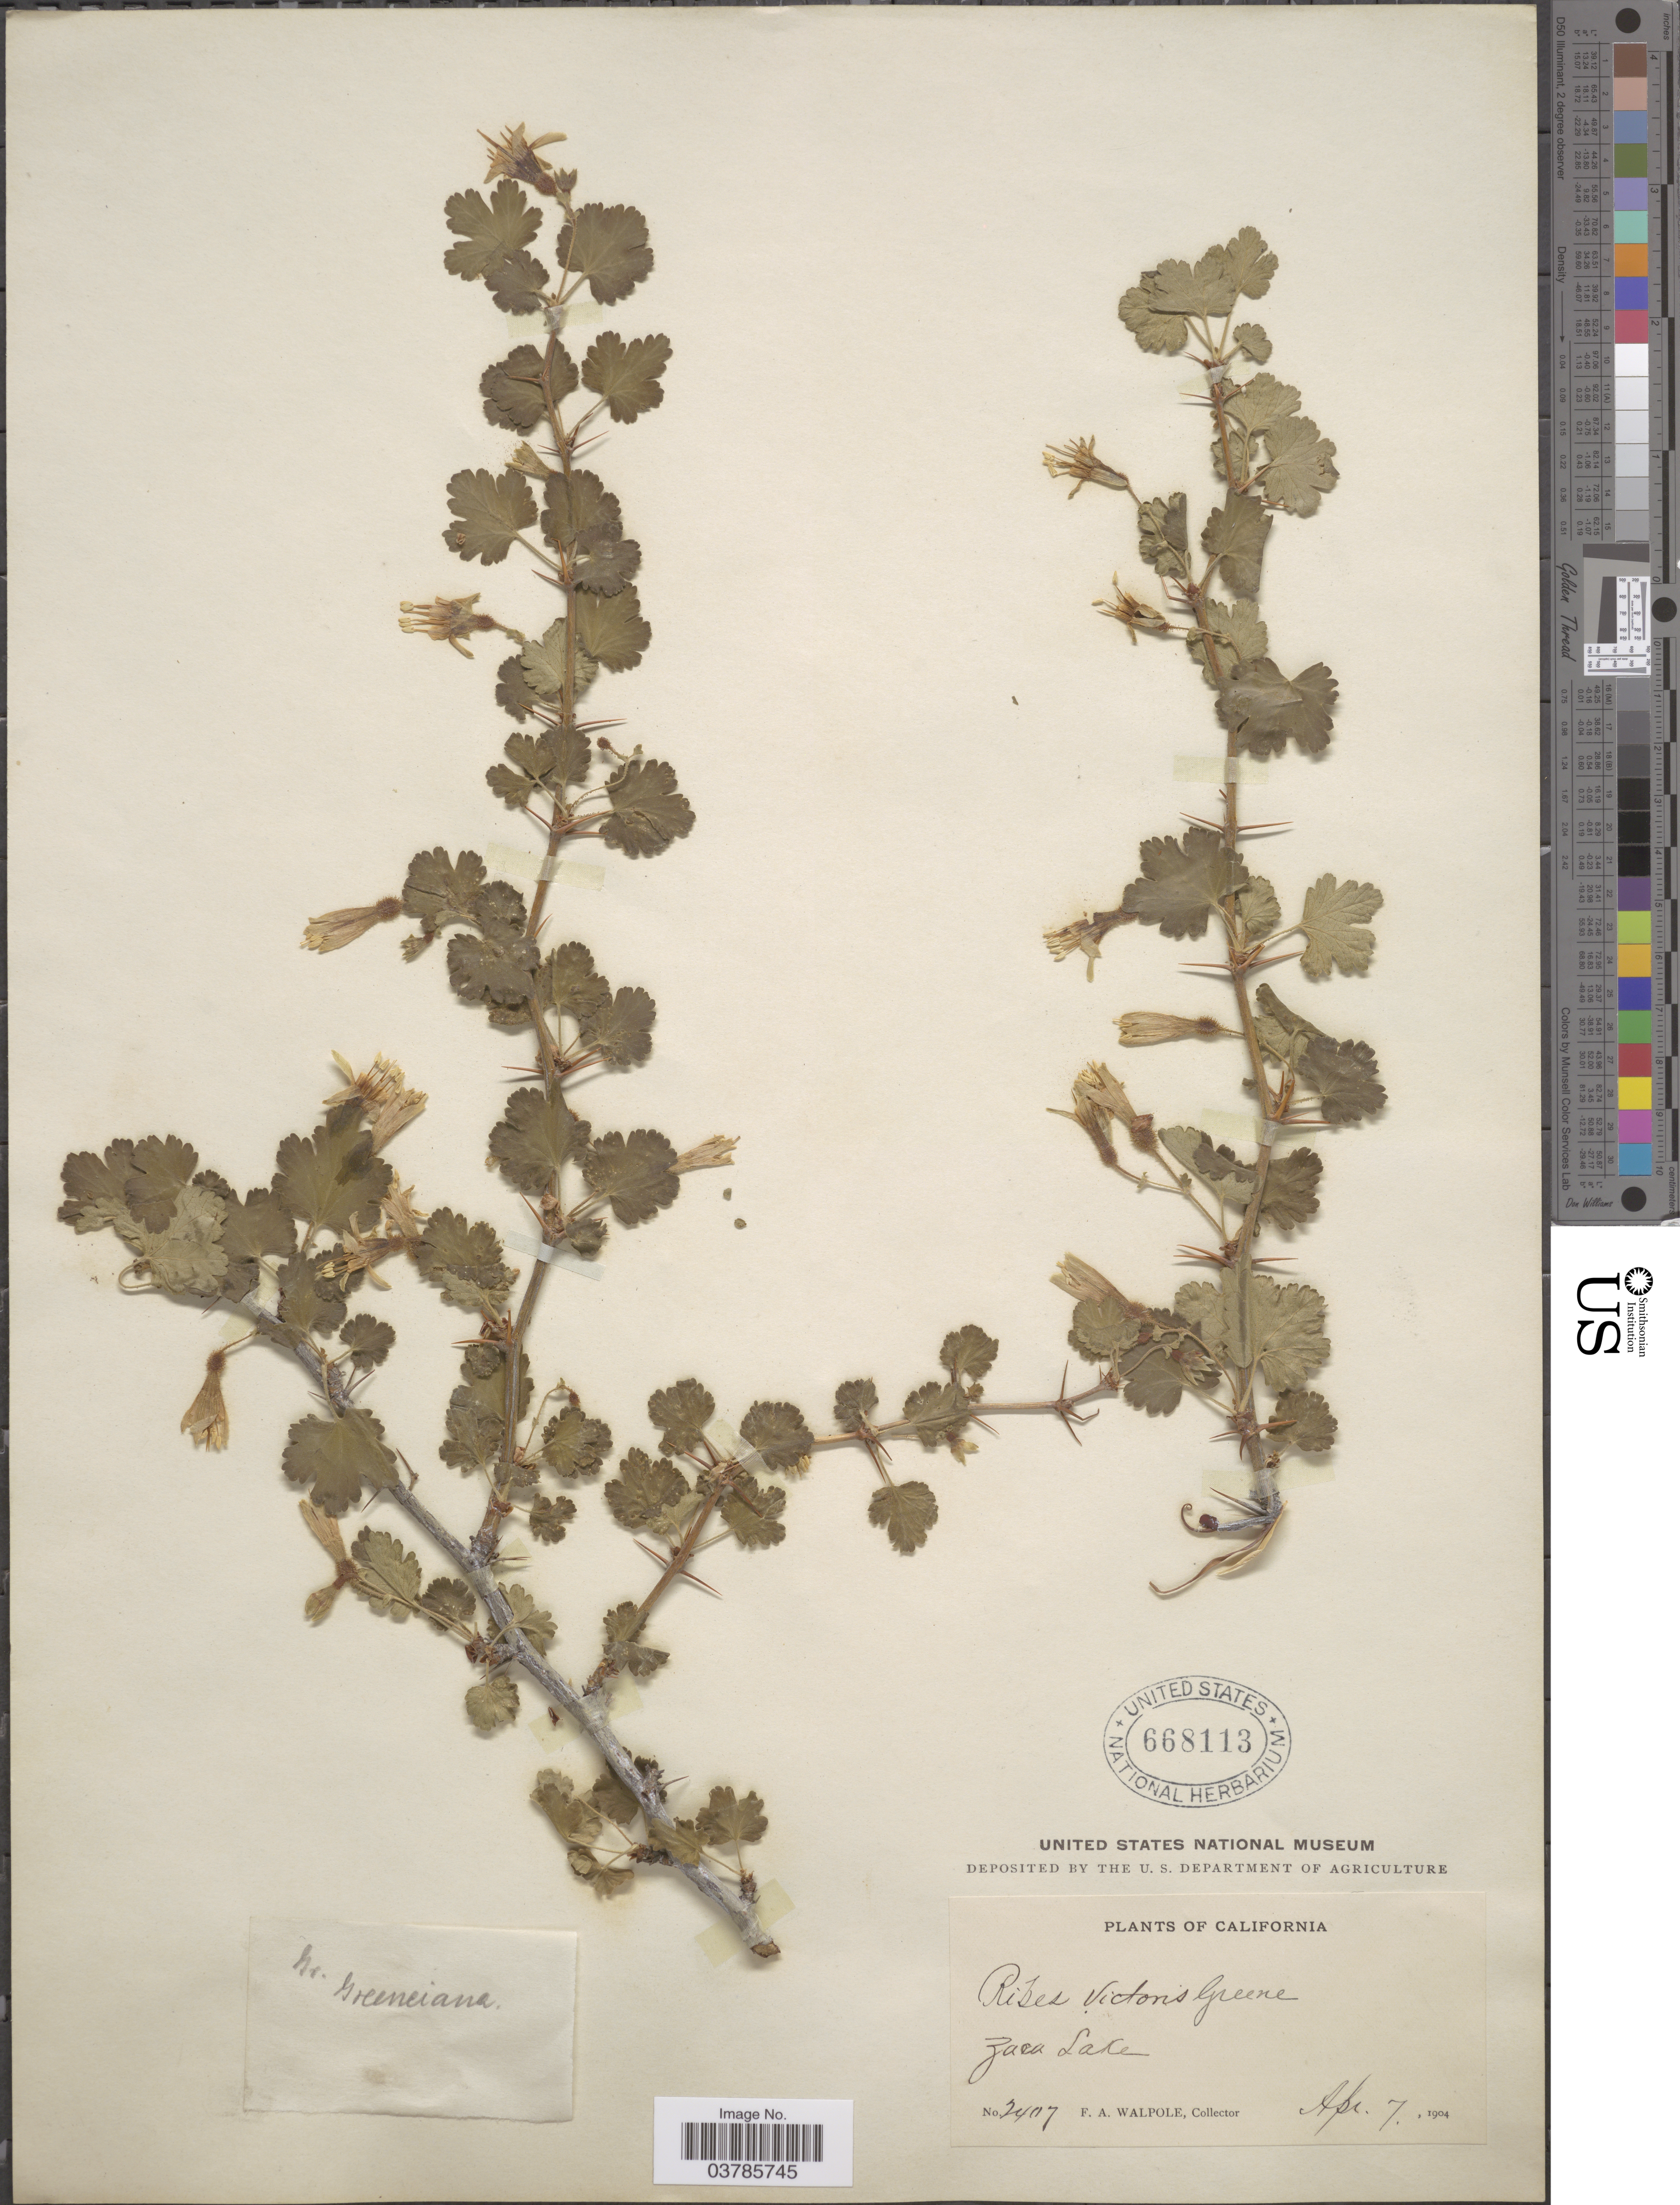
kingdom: Plantae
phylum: Tracheophyta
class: Magnoliopsida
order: Saxifragales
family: Grossulariaceae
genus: Ribes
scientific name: Ribes amarum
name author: McClatchie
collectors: F. Walpole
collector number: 2407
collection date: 1904-04-07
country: United States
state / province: California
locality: Zaca Lake.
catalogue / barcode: US 668113